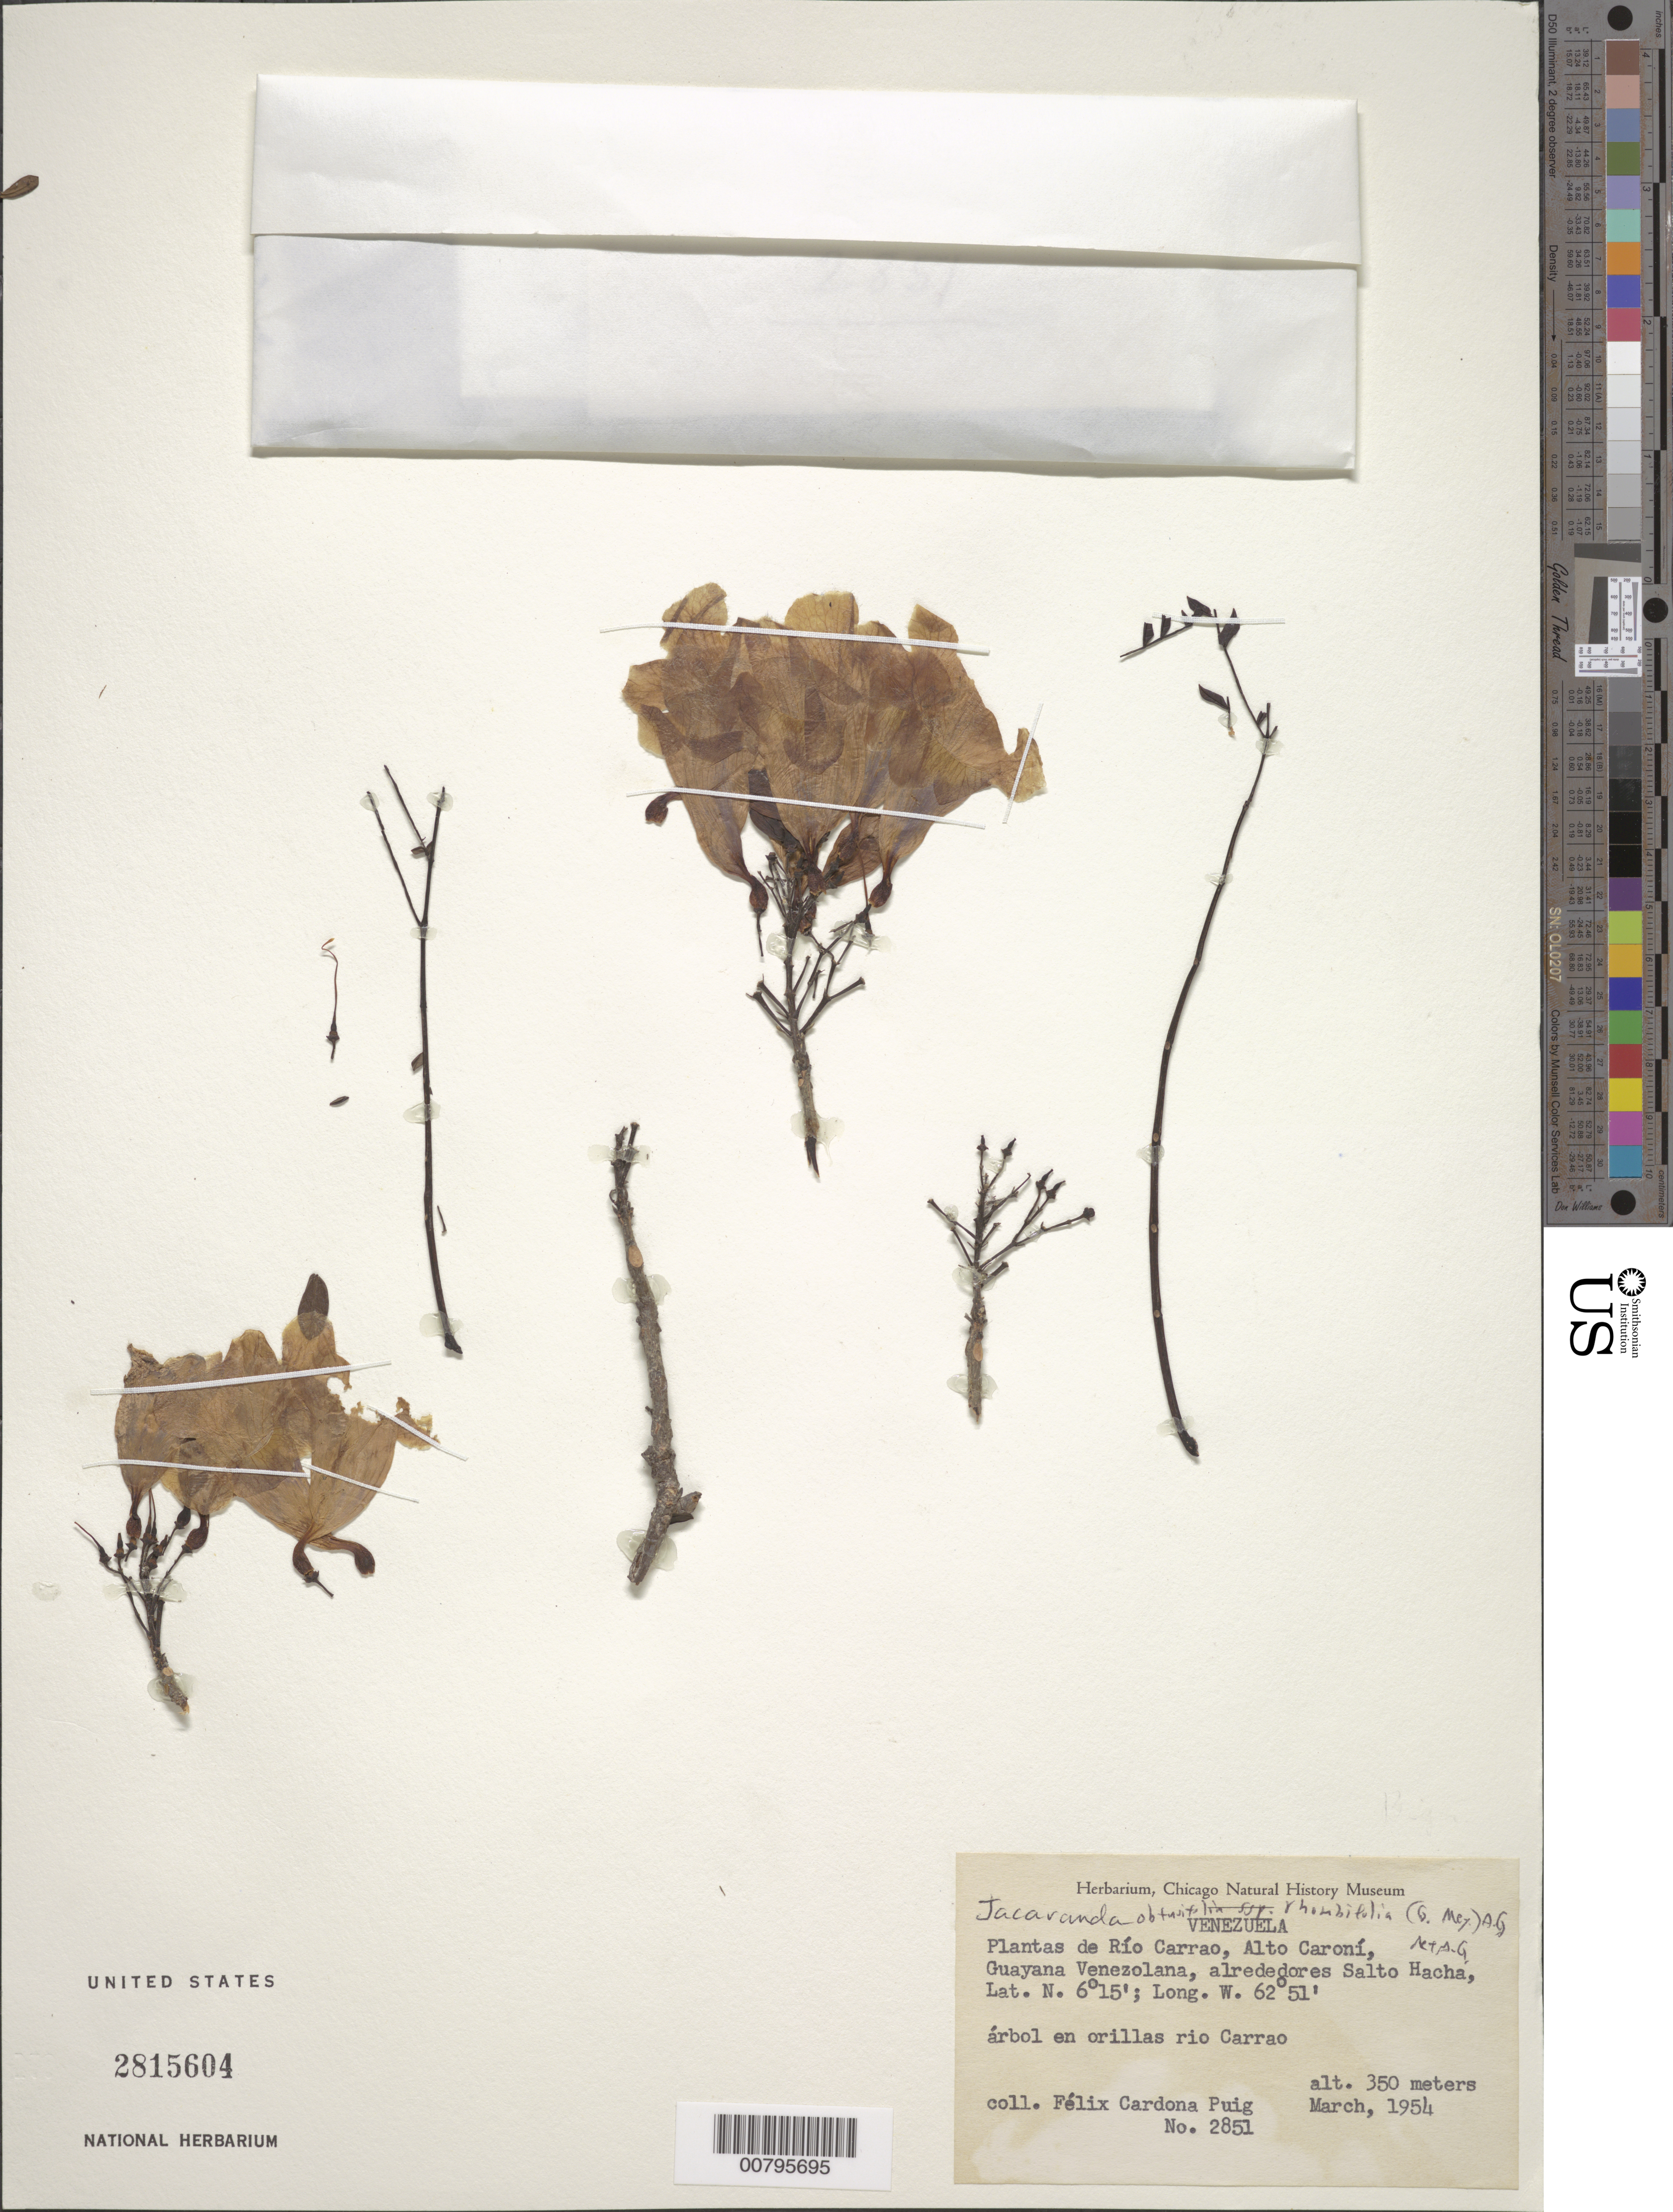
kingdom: Plantae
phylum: Tracheophyta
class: Magnoliopsida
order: Lamiales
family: Bignoniaceae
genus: Jacaranda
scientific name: Jacaranda obtusifolia subsp. rhombifolia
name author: (G. Mey.) A.H. Gentry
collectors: F. Cardona Puig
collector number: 2851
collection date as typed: Mar-54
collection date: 1954-03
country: Venezuela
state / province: Bolívar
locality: Alto Río Caroni, Rio Carrao, Salto Hacha, Guayana Venezolana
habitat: Orillas rio Carrao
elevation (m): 350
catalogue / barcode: US 2815604